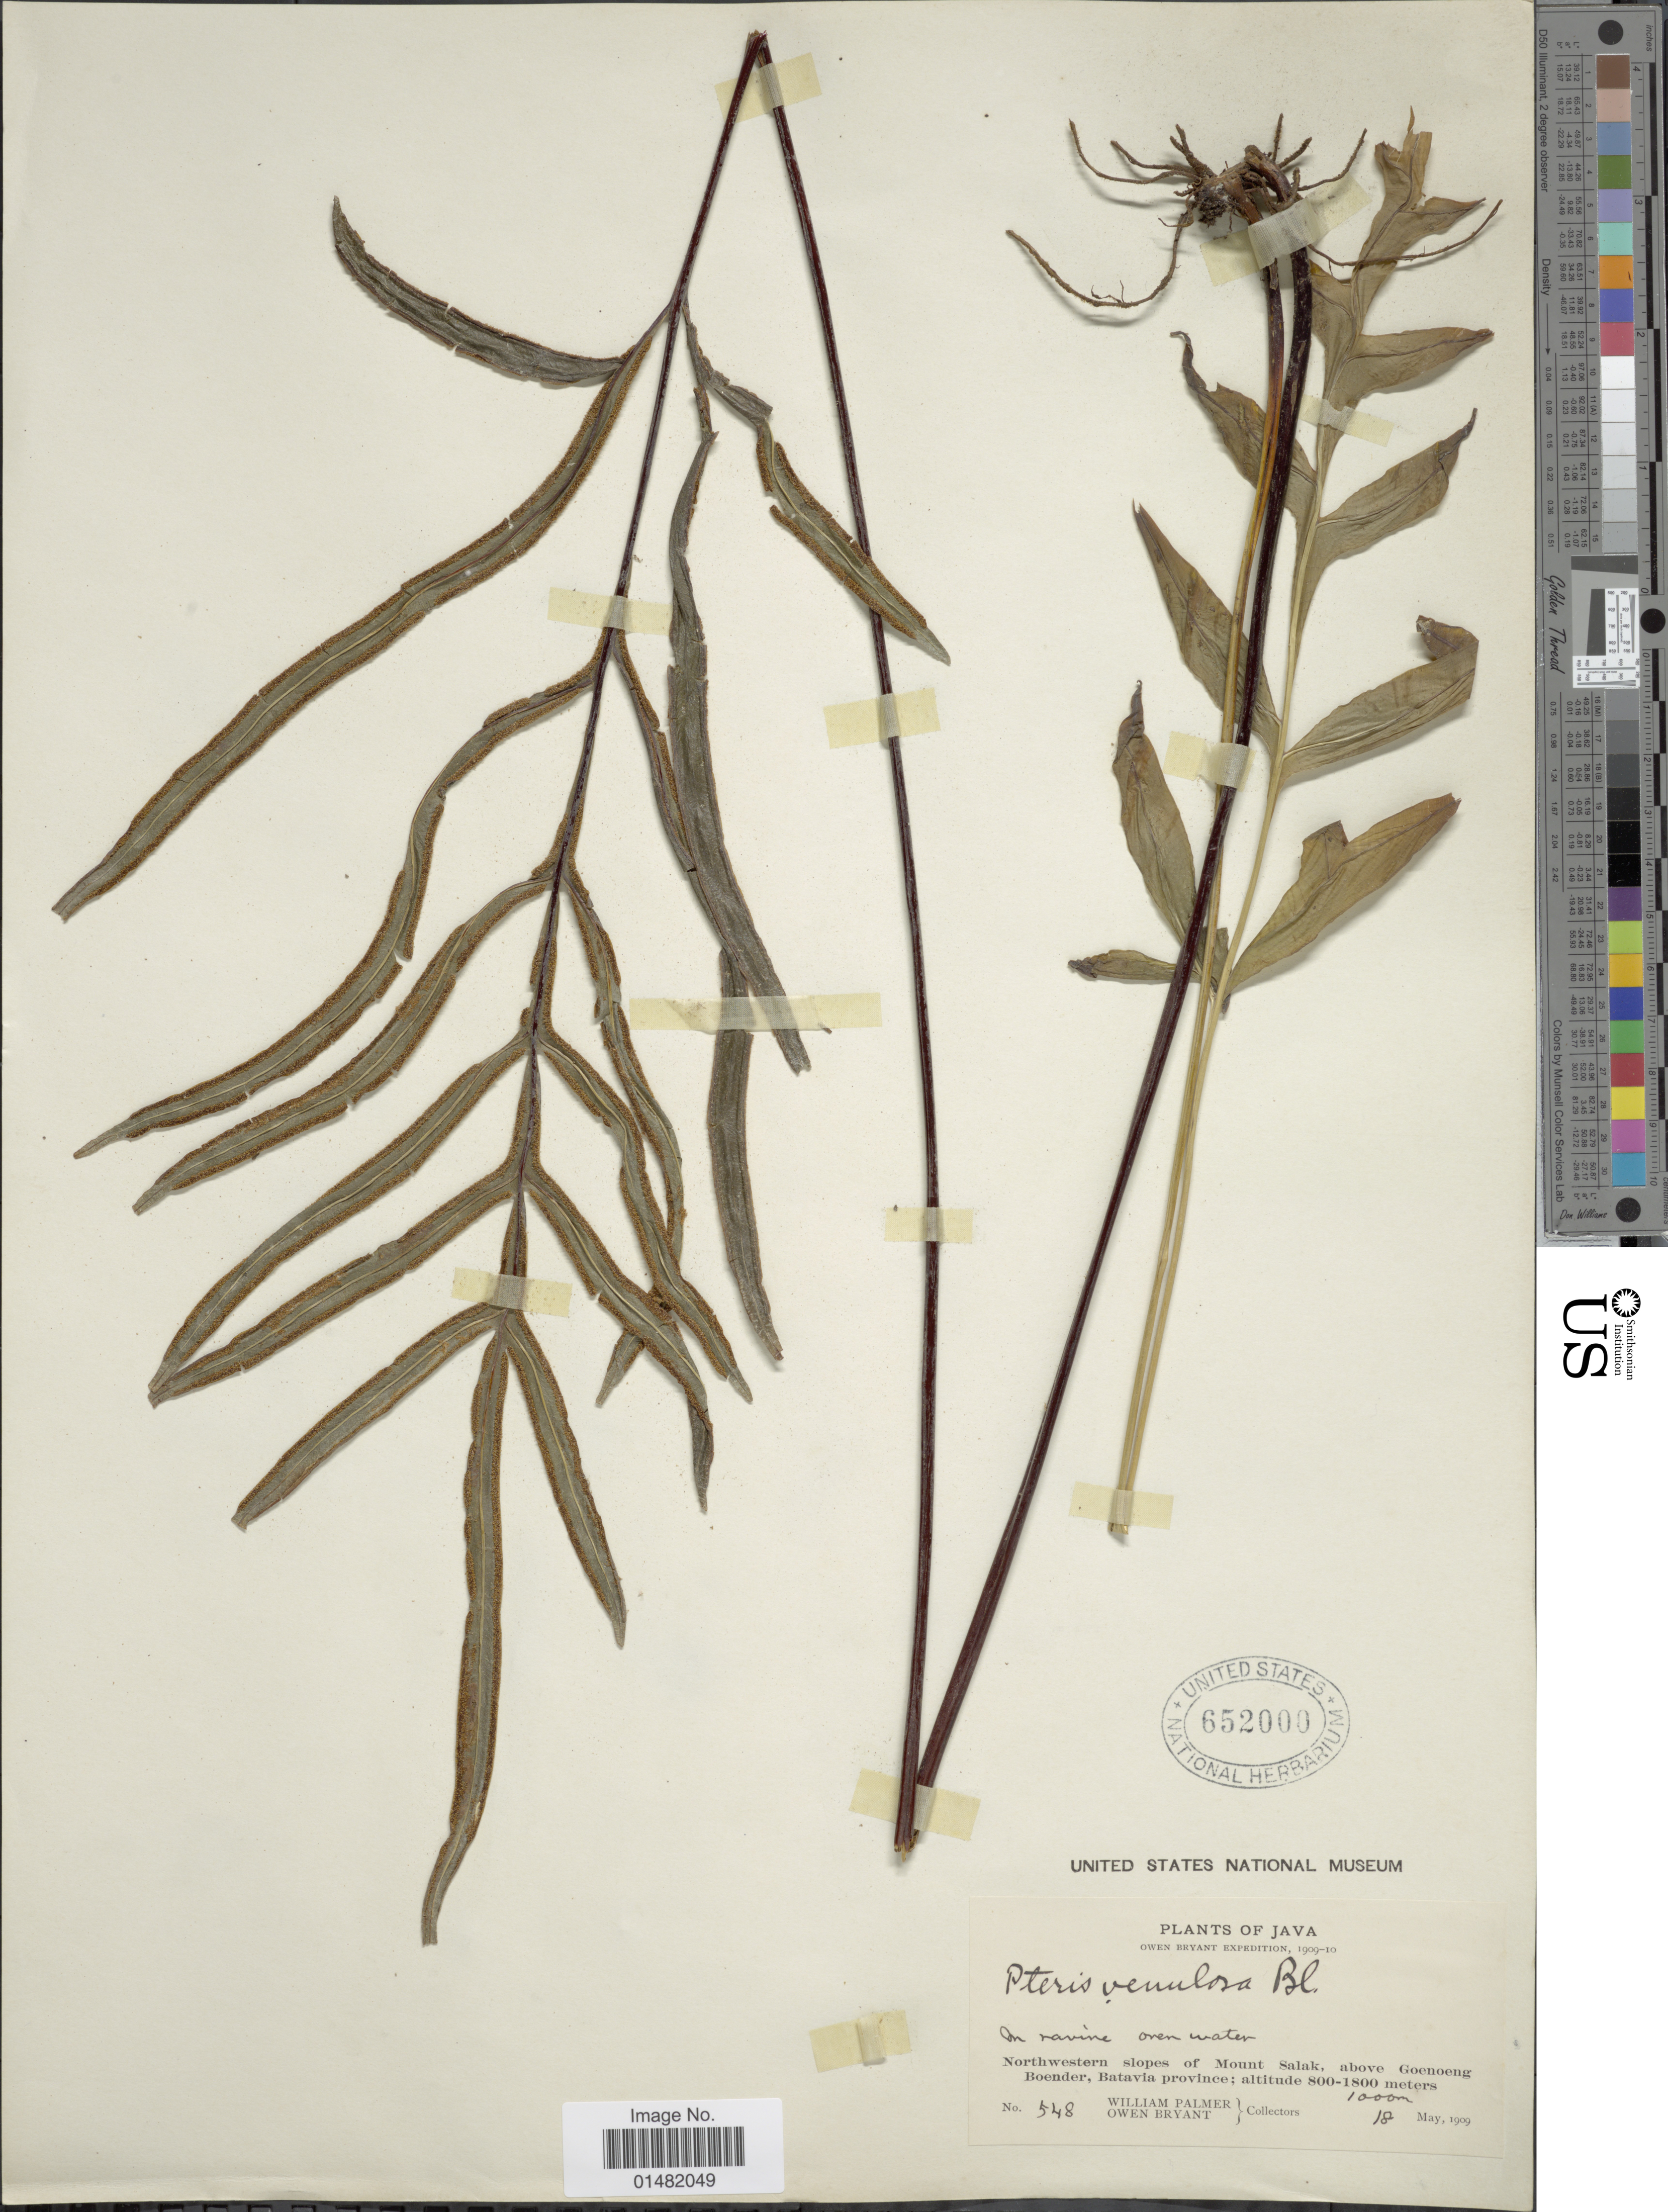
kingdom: Plantae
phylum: Tracheophyta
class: Polypodiopsida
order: Polypodiales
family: Pteridaceae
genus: Pteris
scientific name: Pteris venulosa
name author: Blume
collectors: W. Palmer & O. Bryant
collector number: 548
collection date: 1909-05-18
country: Indonesia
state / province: Java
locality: Northwestern slopes of Mount Salak, above Goenoeng Boender, Batavia province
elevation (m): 1000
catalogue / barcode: US 652000